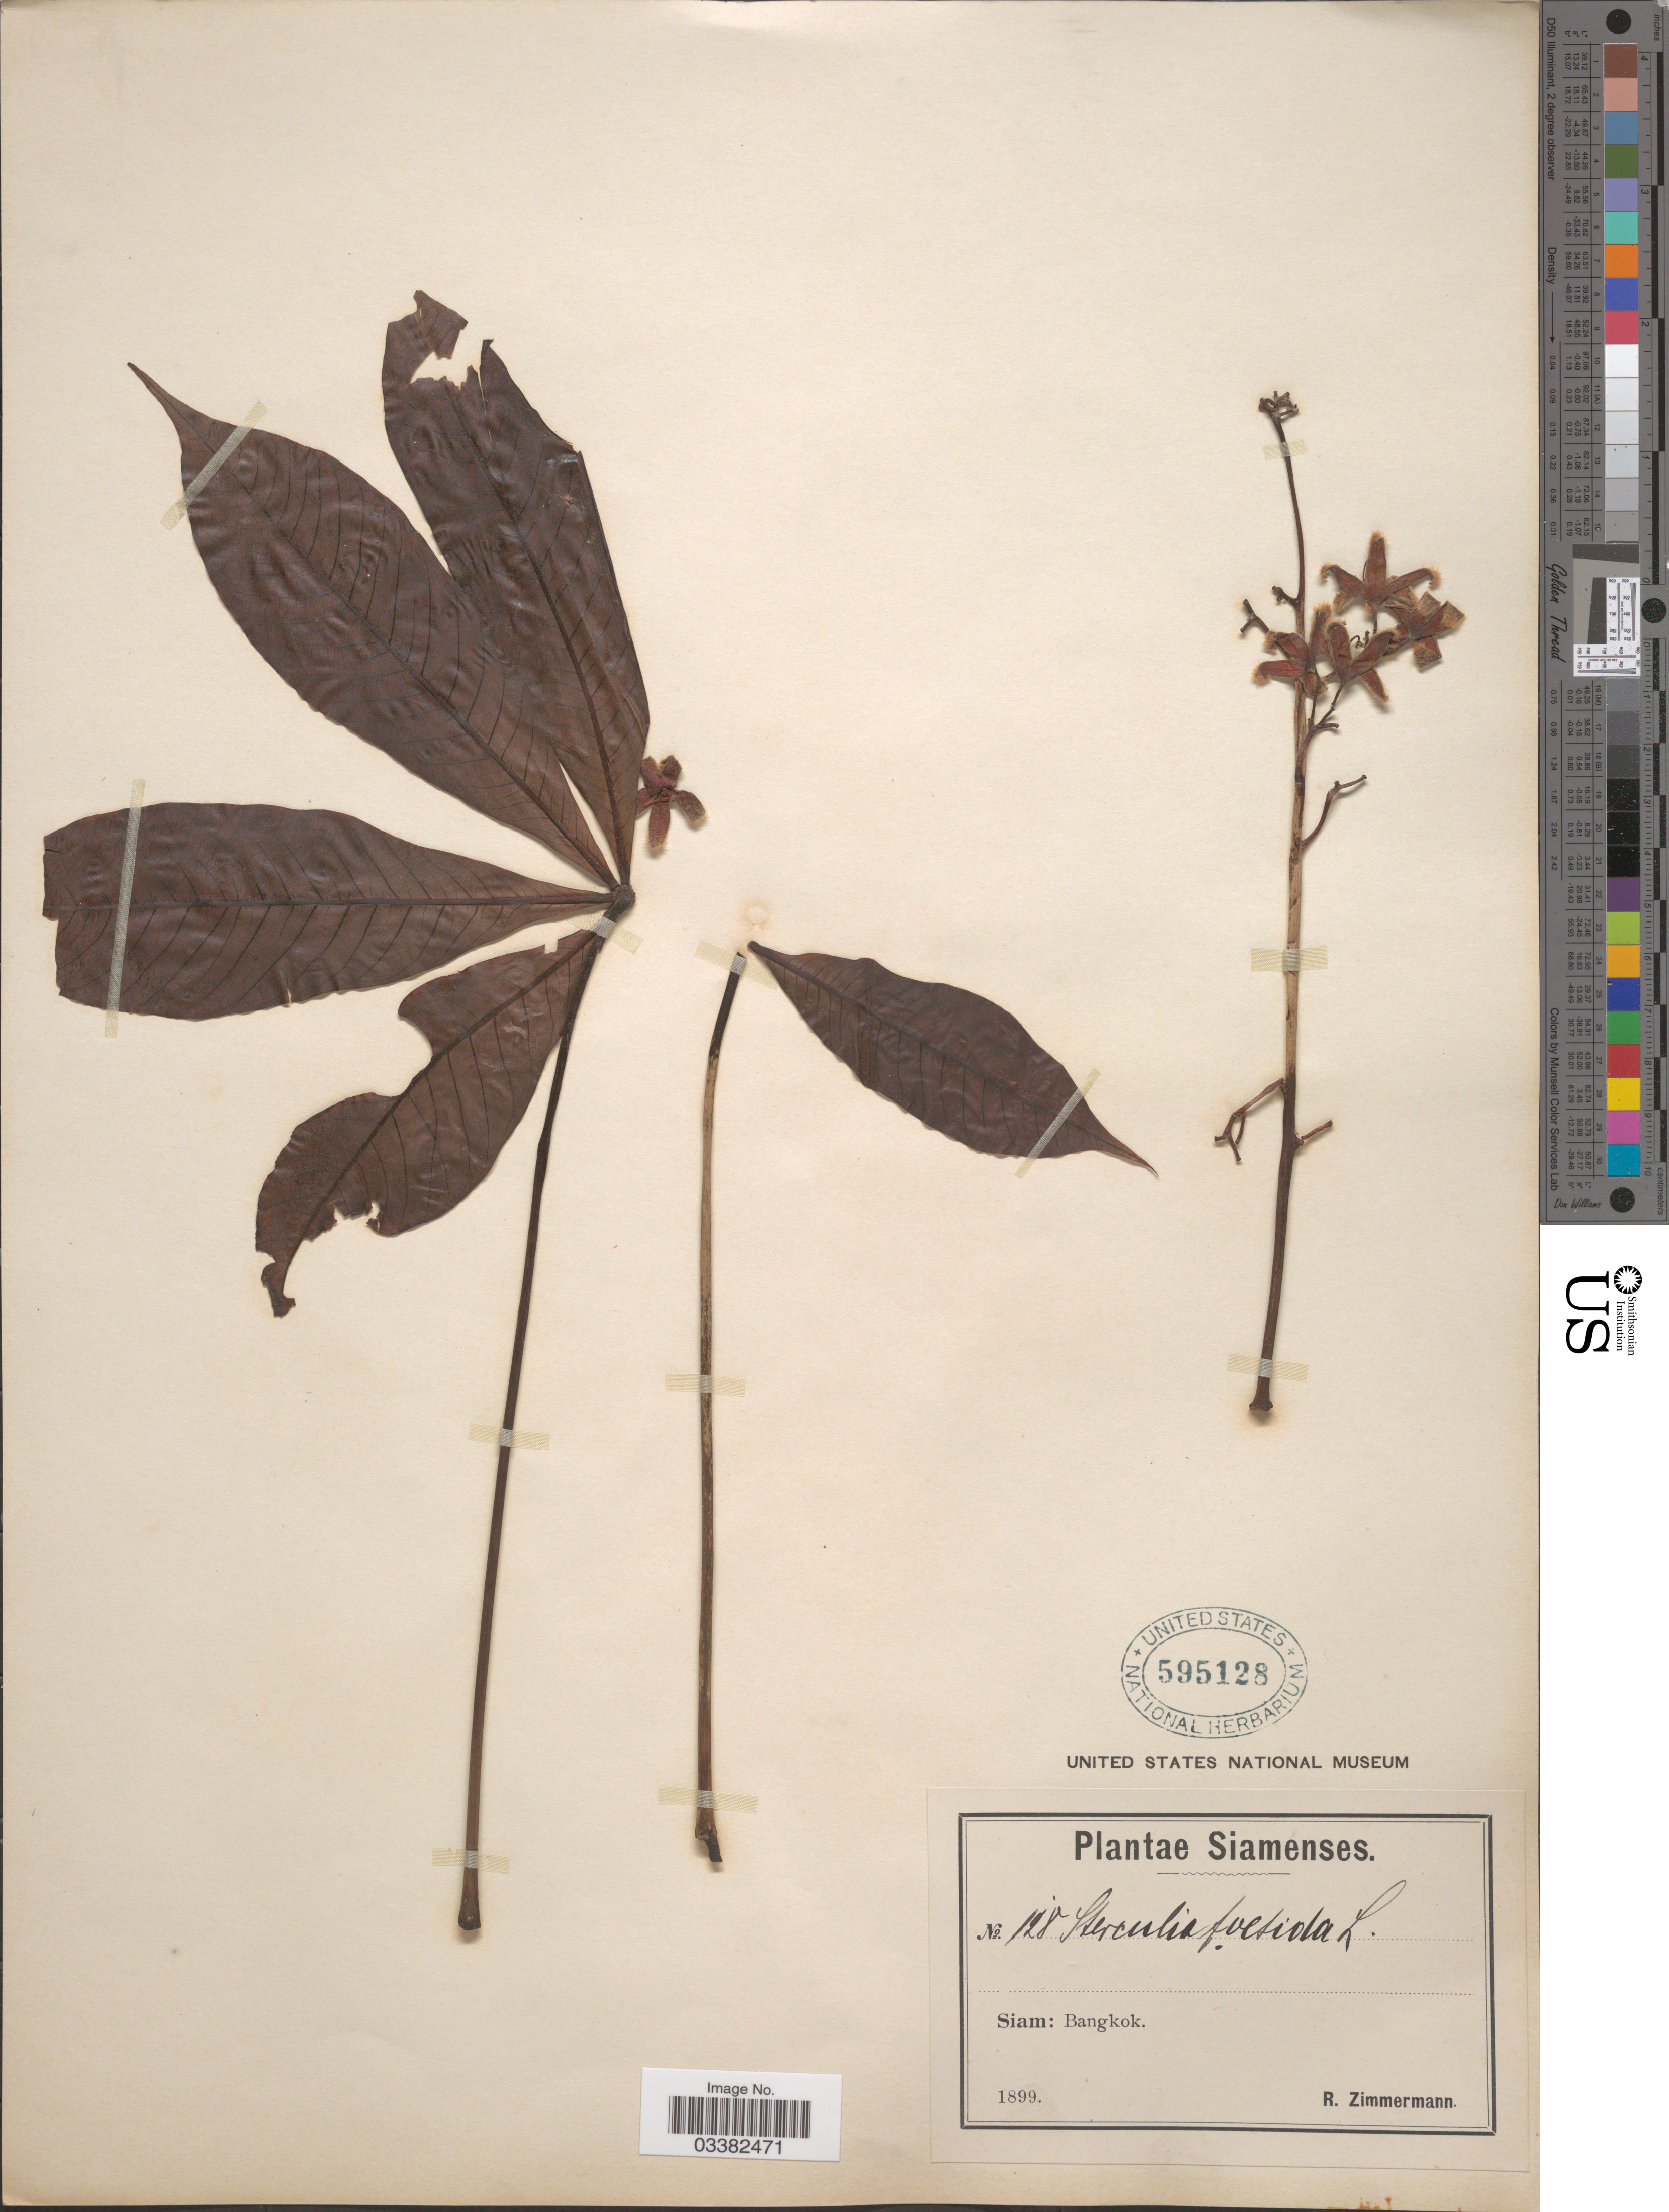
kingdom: Plantae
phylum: Tracheophyta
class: Magnoliopsida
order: Malvales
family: Malvaceae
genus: Sterculia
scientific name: Sterculia foetida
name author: L.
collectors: R. Zimmermann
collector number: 128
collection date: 1899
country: Thailand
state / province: Bangkok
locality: Siam: Bangkok.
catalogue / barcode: US 595128